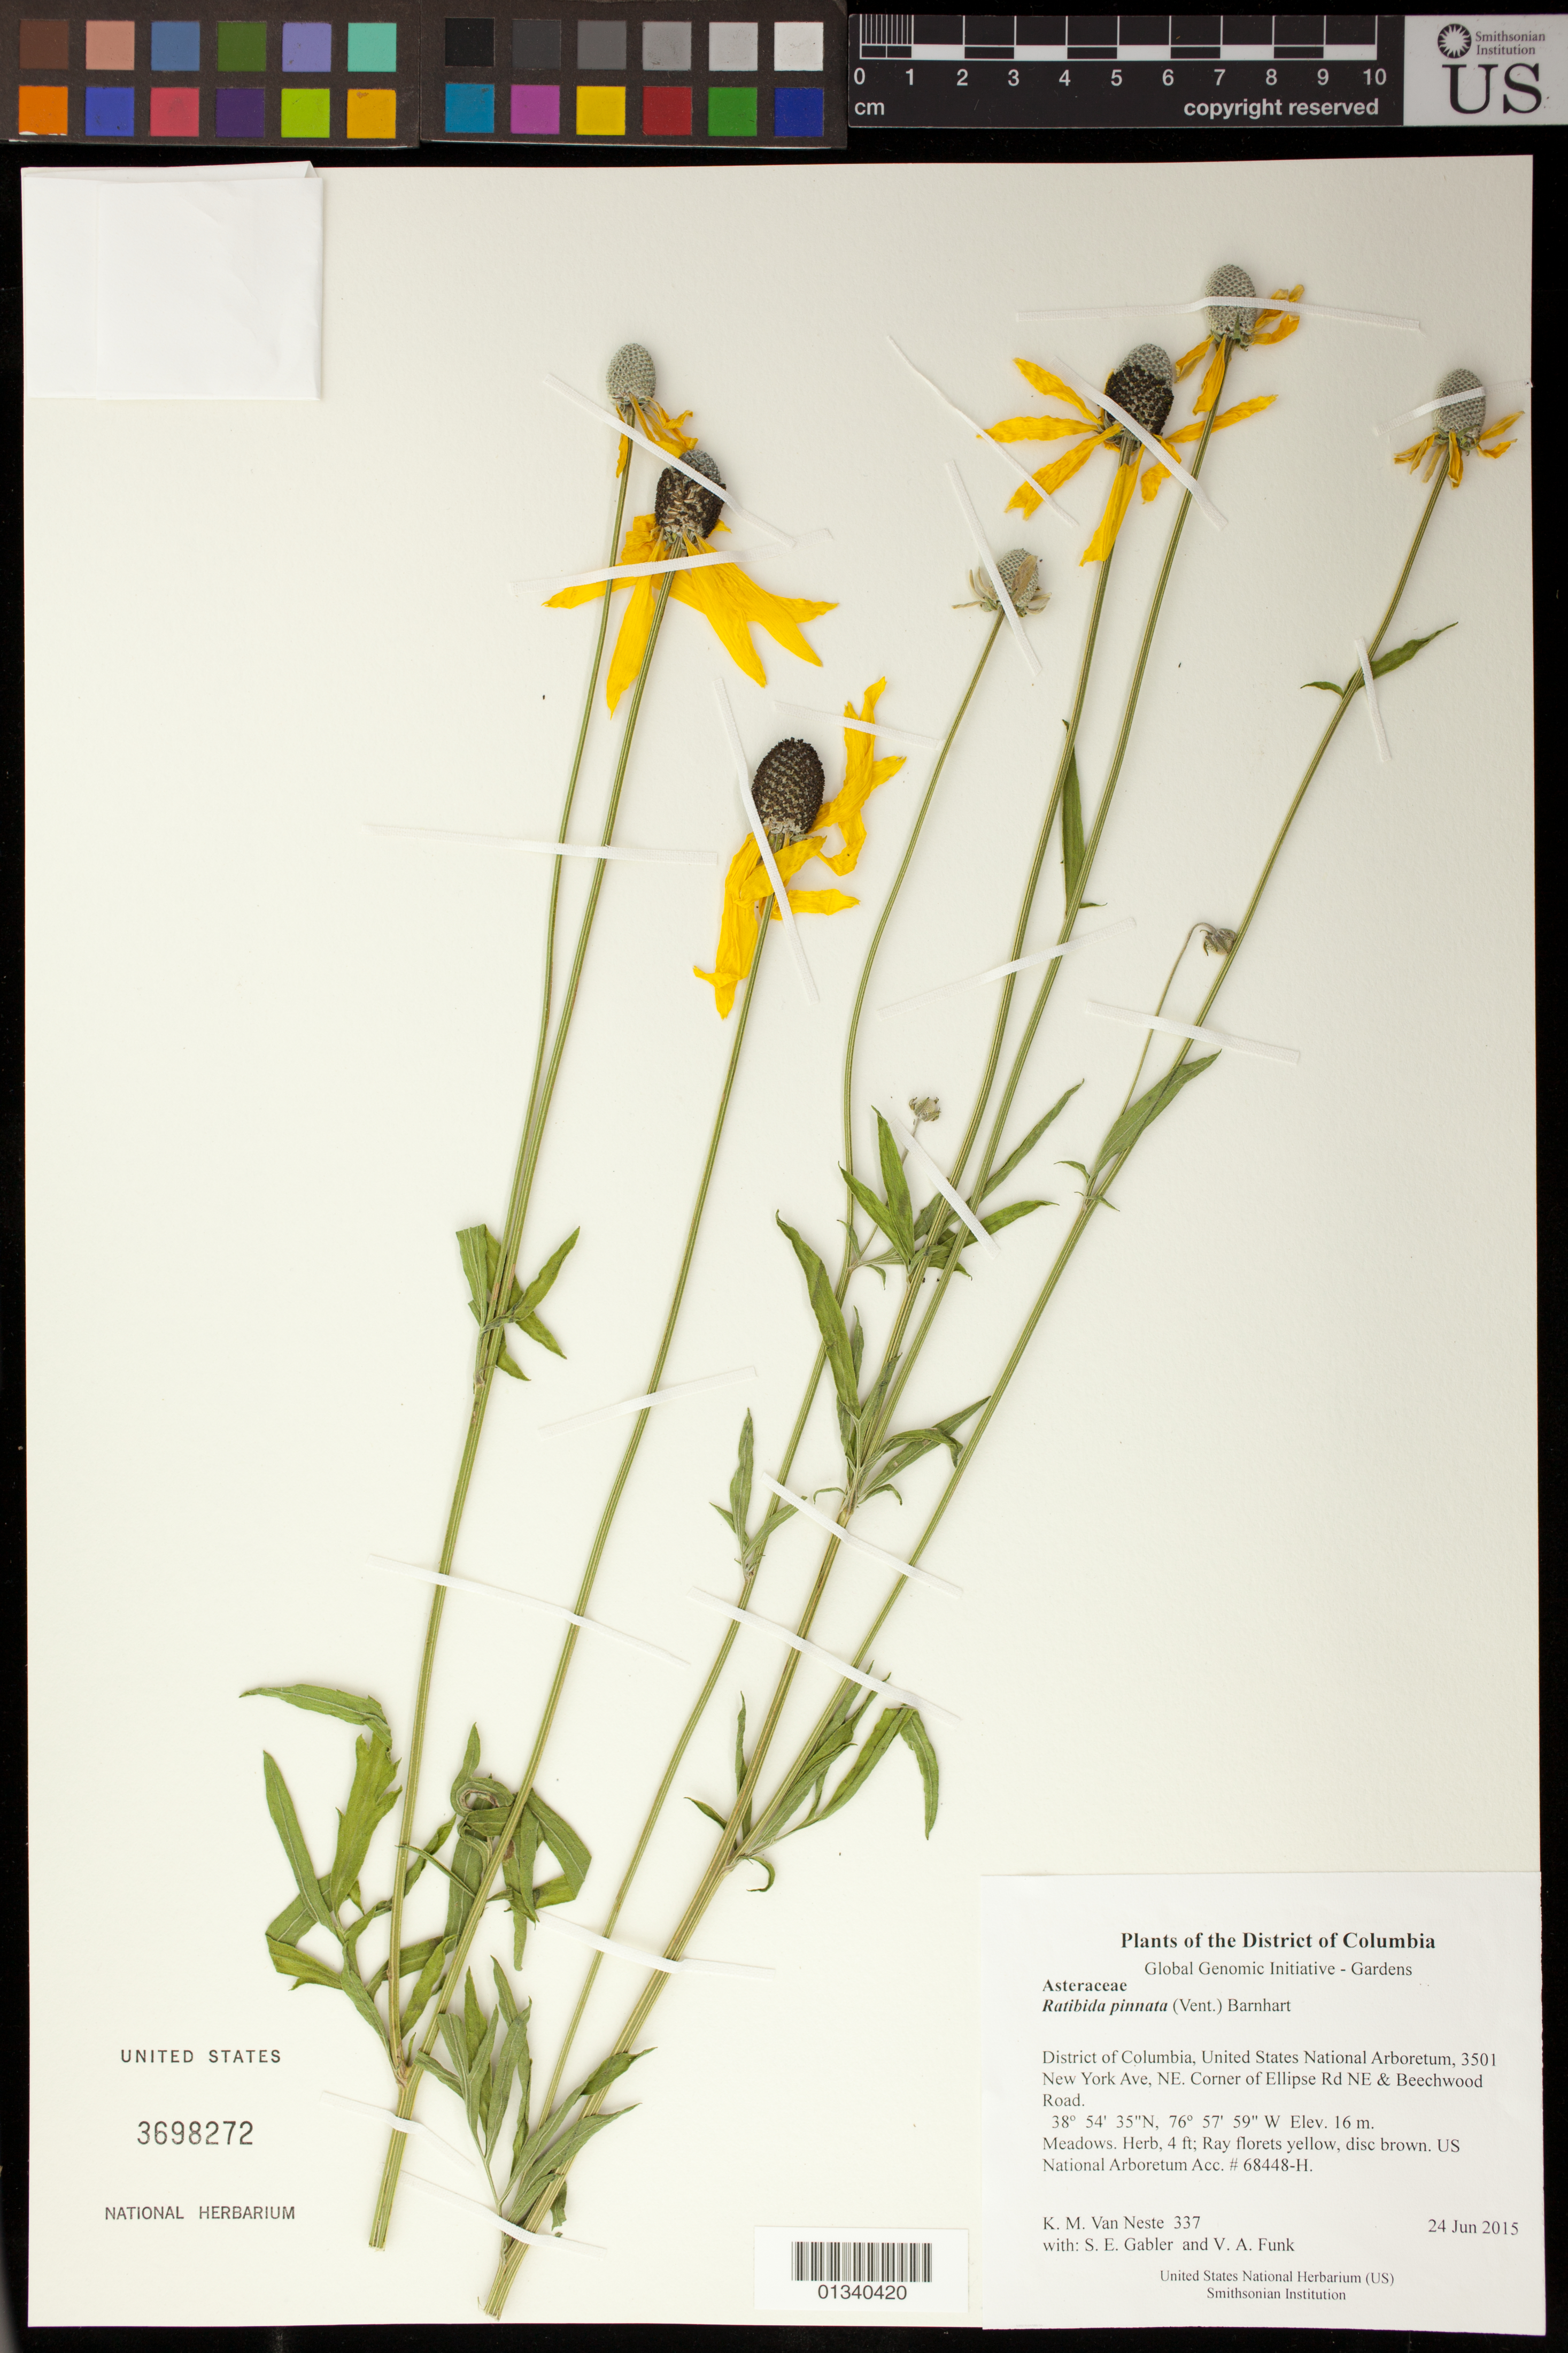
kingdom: Plantae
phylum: Tracheophyta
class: Magnoliopsida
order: Asterales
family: Asteraceae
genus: Ratibida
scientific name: Ratibida pinnata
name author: (Vent.) Barnhart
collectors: S. E. Gabler & V. Funk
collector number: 337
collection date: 2015-06-24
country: United States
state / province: District of Columbia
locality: United States National Arboretum, 3501 New York Ave, NE. Corner of Ellipse Rd NE & Beechwood Road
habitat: Meadows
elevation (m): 16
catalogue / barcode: US 3698272